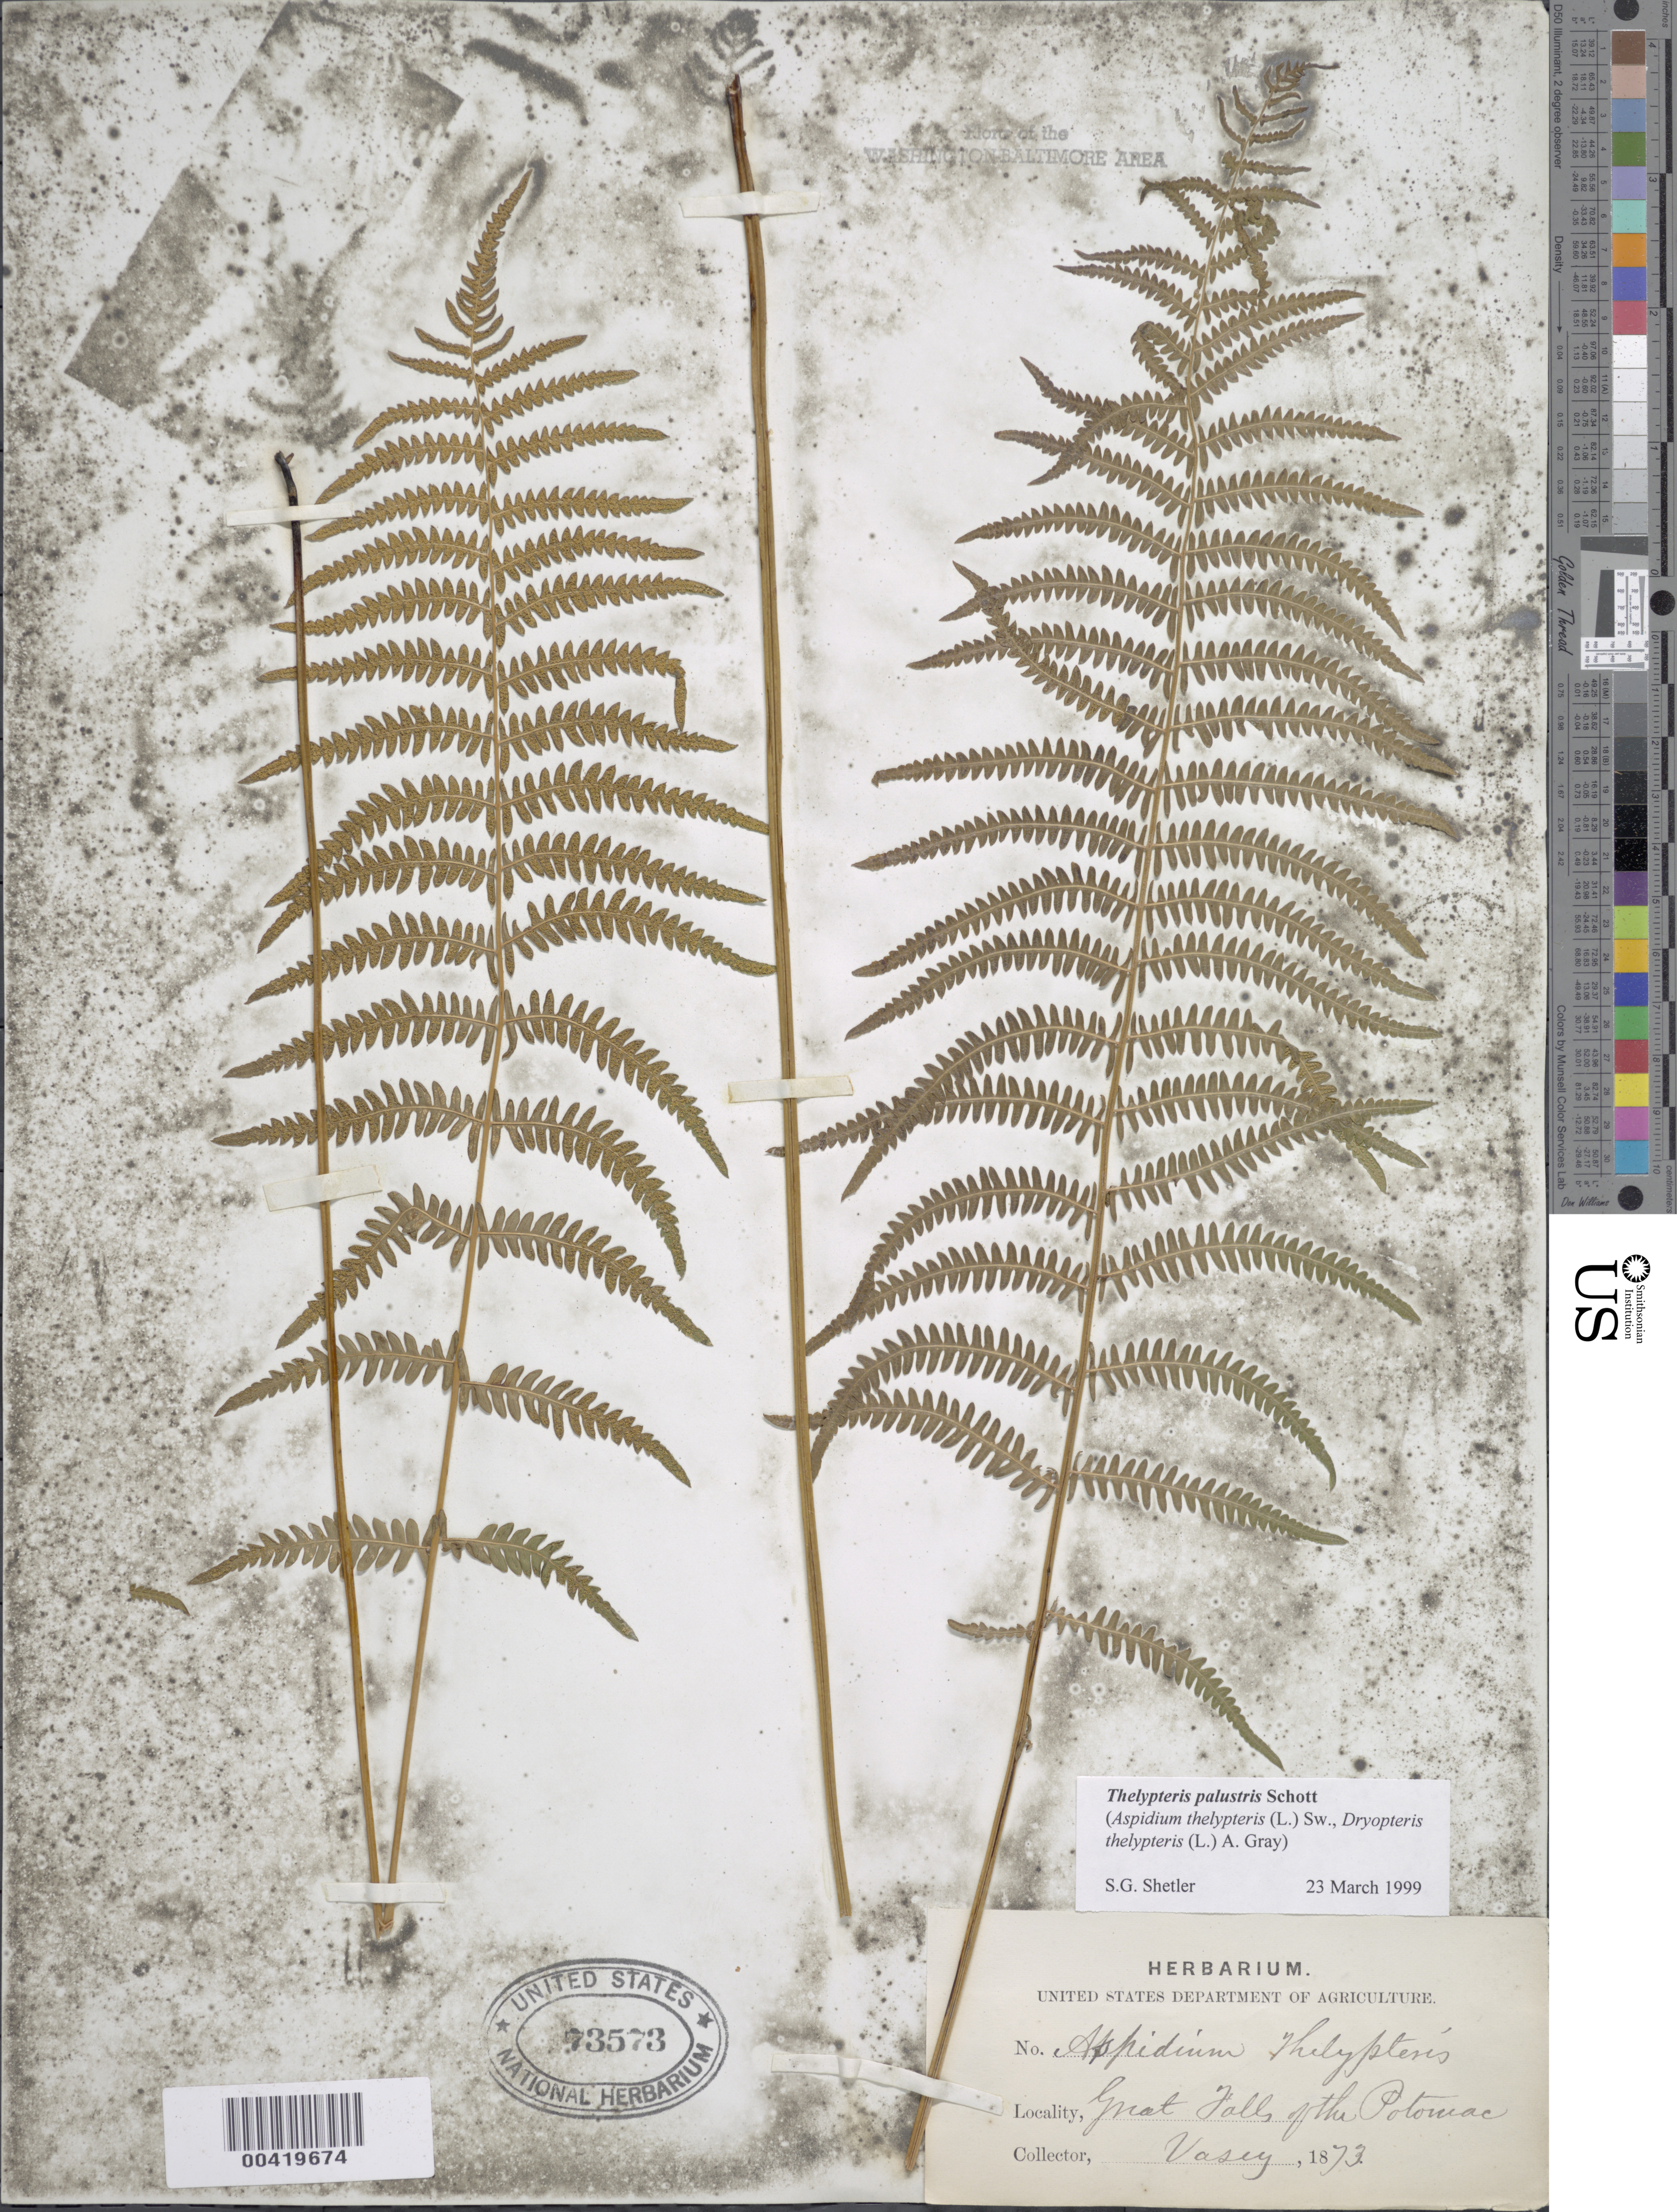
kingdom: Plantae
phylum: Tracheophyta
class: Polypodiopsida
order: Polypodiales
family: Thelypteridaceae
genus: Thelypteris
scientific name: Thelypteris palustris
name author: (Salisb.) Schott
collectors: G. Vasey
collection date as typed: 1873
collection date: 1873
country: United States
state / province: Maryland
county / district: Montgomery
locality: Great Falls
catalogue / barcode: US 73573